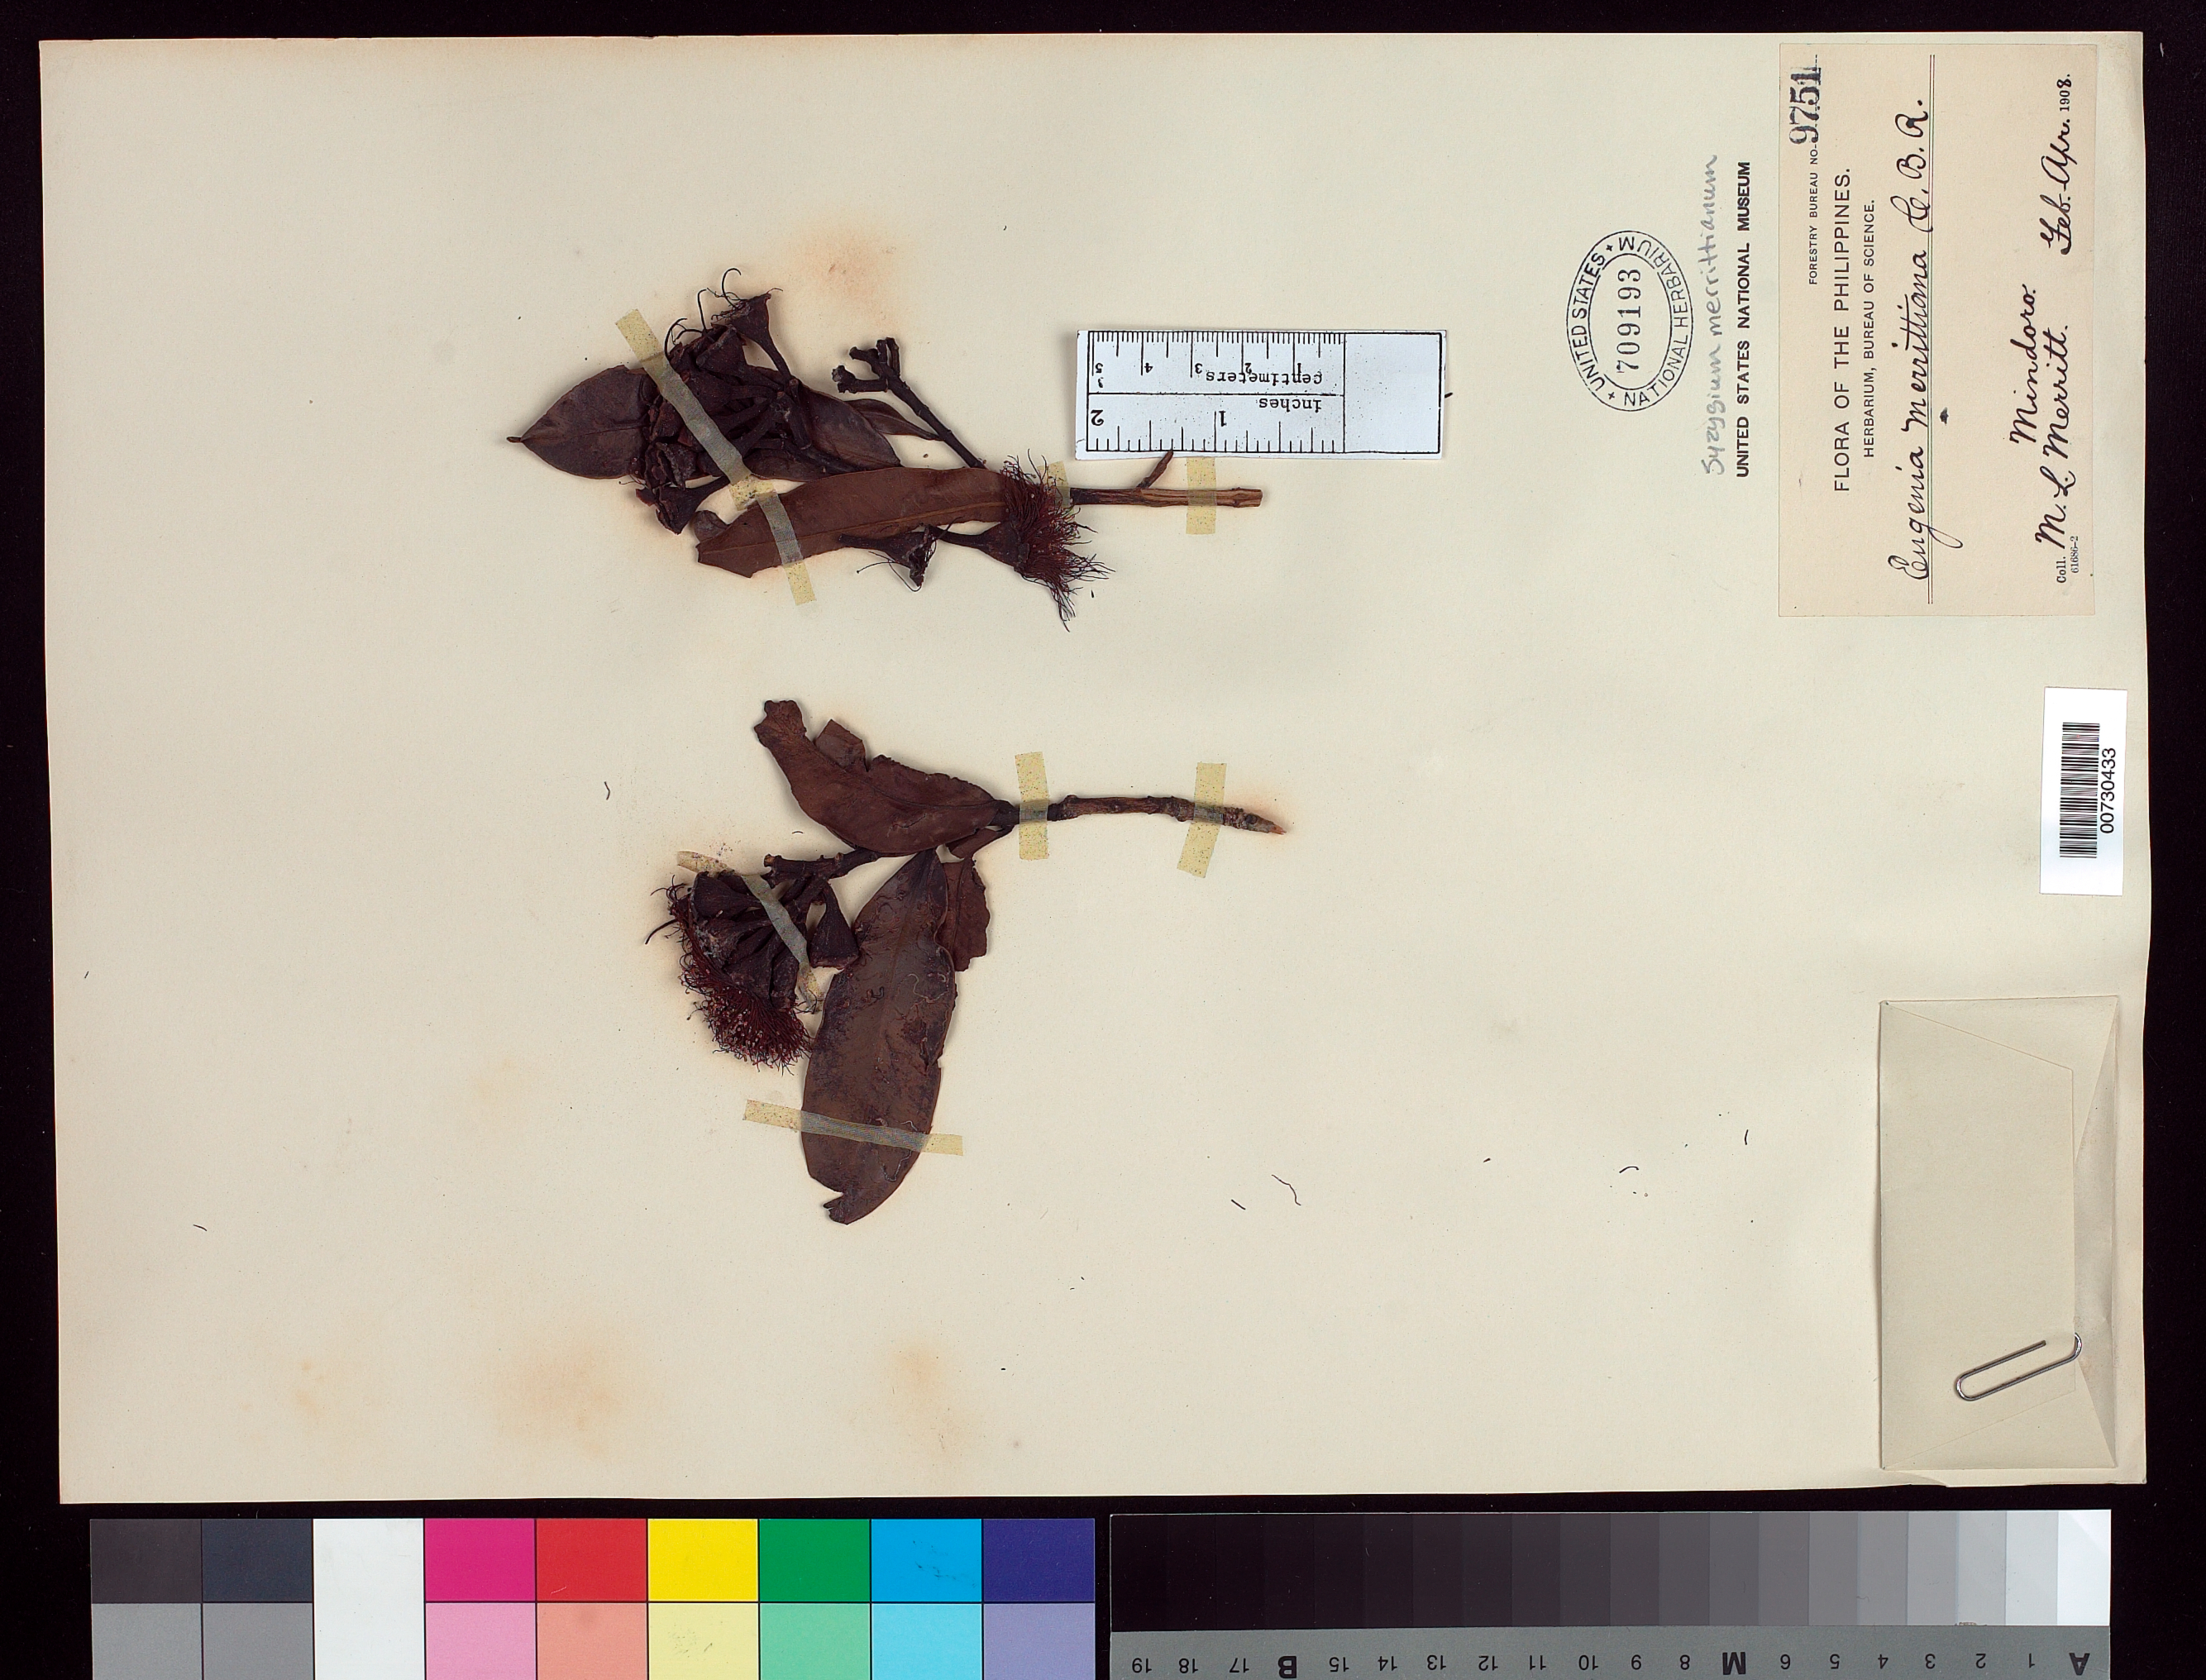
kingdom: Plantae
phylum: Tracheophyta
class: Magnoliopsida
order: Myrtales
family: Myrtaceae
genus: Syzygium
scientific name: Syzygium merrittianum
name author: (C.B. Rob.) Merr.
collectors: M. L. Merritt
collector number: For. Bur. 9751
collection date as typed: Feb 1908 to -- Apr 1908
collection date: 1908-02/1908-04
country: Philippines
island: Mindoro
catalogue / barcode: US 709193